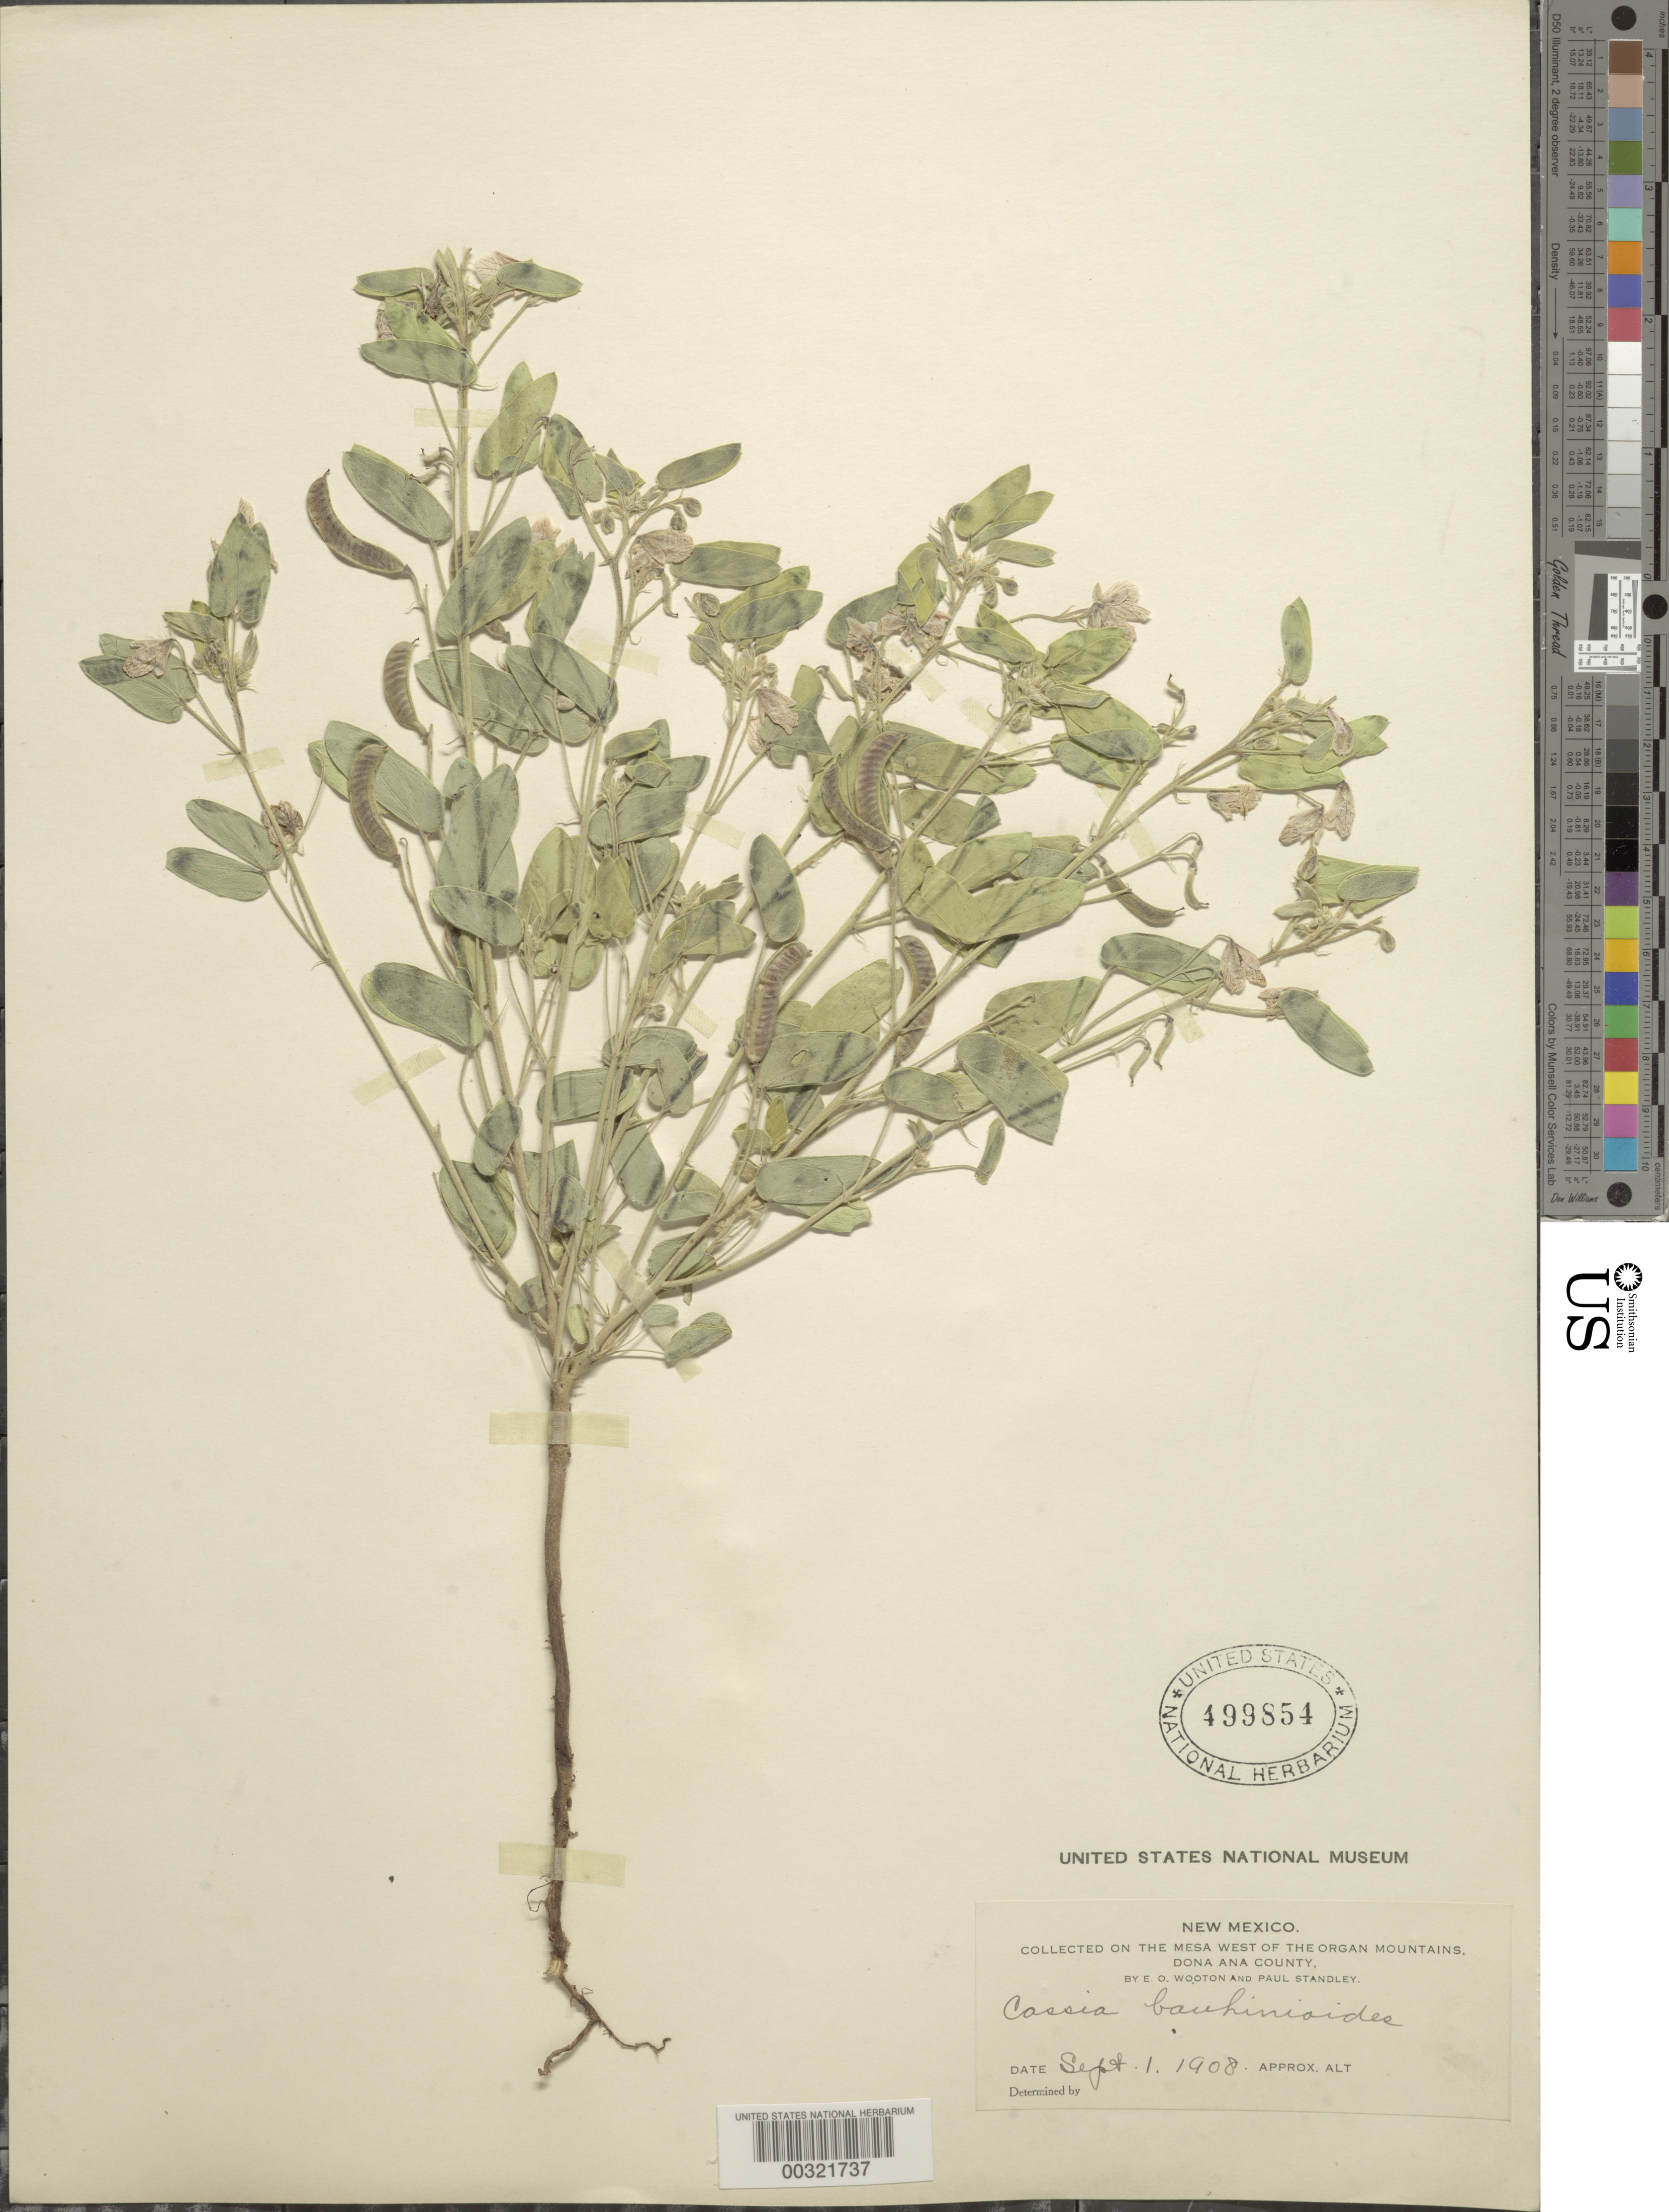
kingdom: Plantae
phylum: Tracheophyta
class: Magnoliopsida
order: Fabales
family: Fabaceae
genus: Senna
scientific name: Senna bauhinioides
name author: (A. Gray) H.S. Irwin & Barneby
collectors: E. O. Wooton & P. C. Standley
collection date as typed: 01 Sep 1908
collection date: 1908-09-01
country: United States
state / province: New Mexico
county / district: Dona Ana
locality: Mesa w of the organ mountains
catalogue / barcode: US 499854